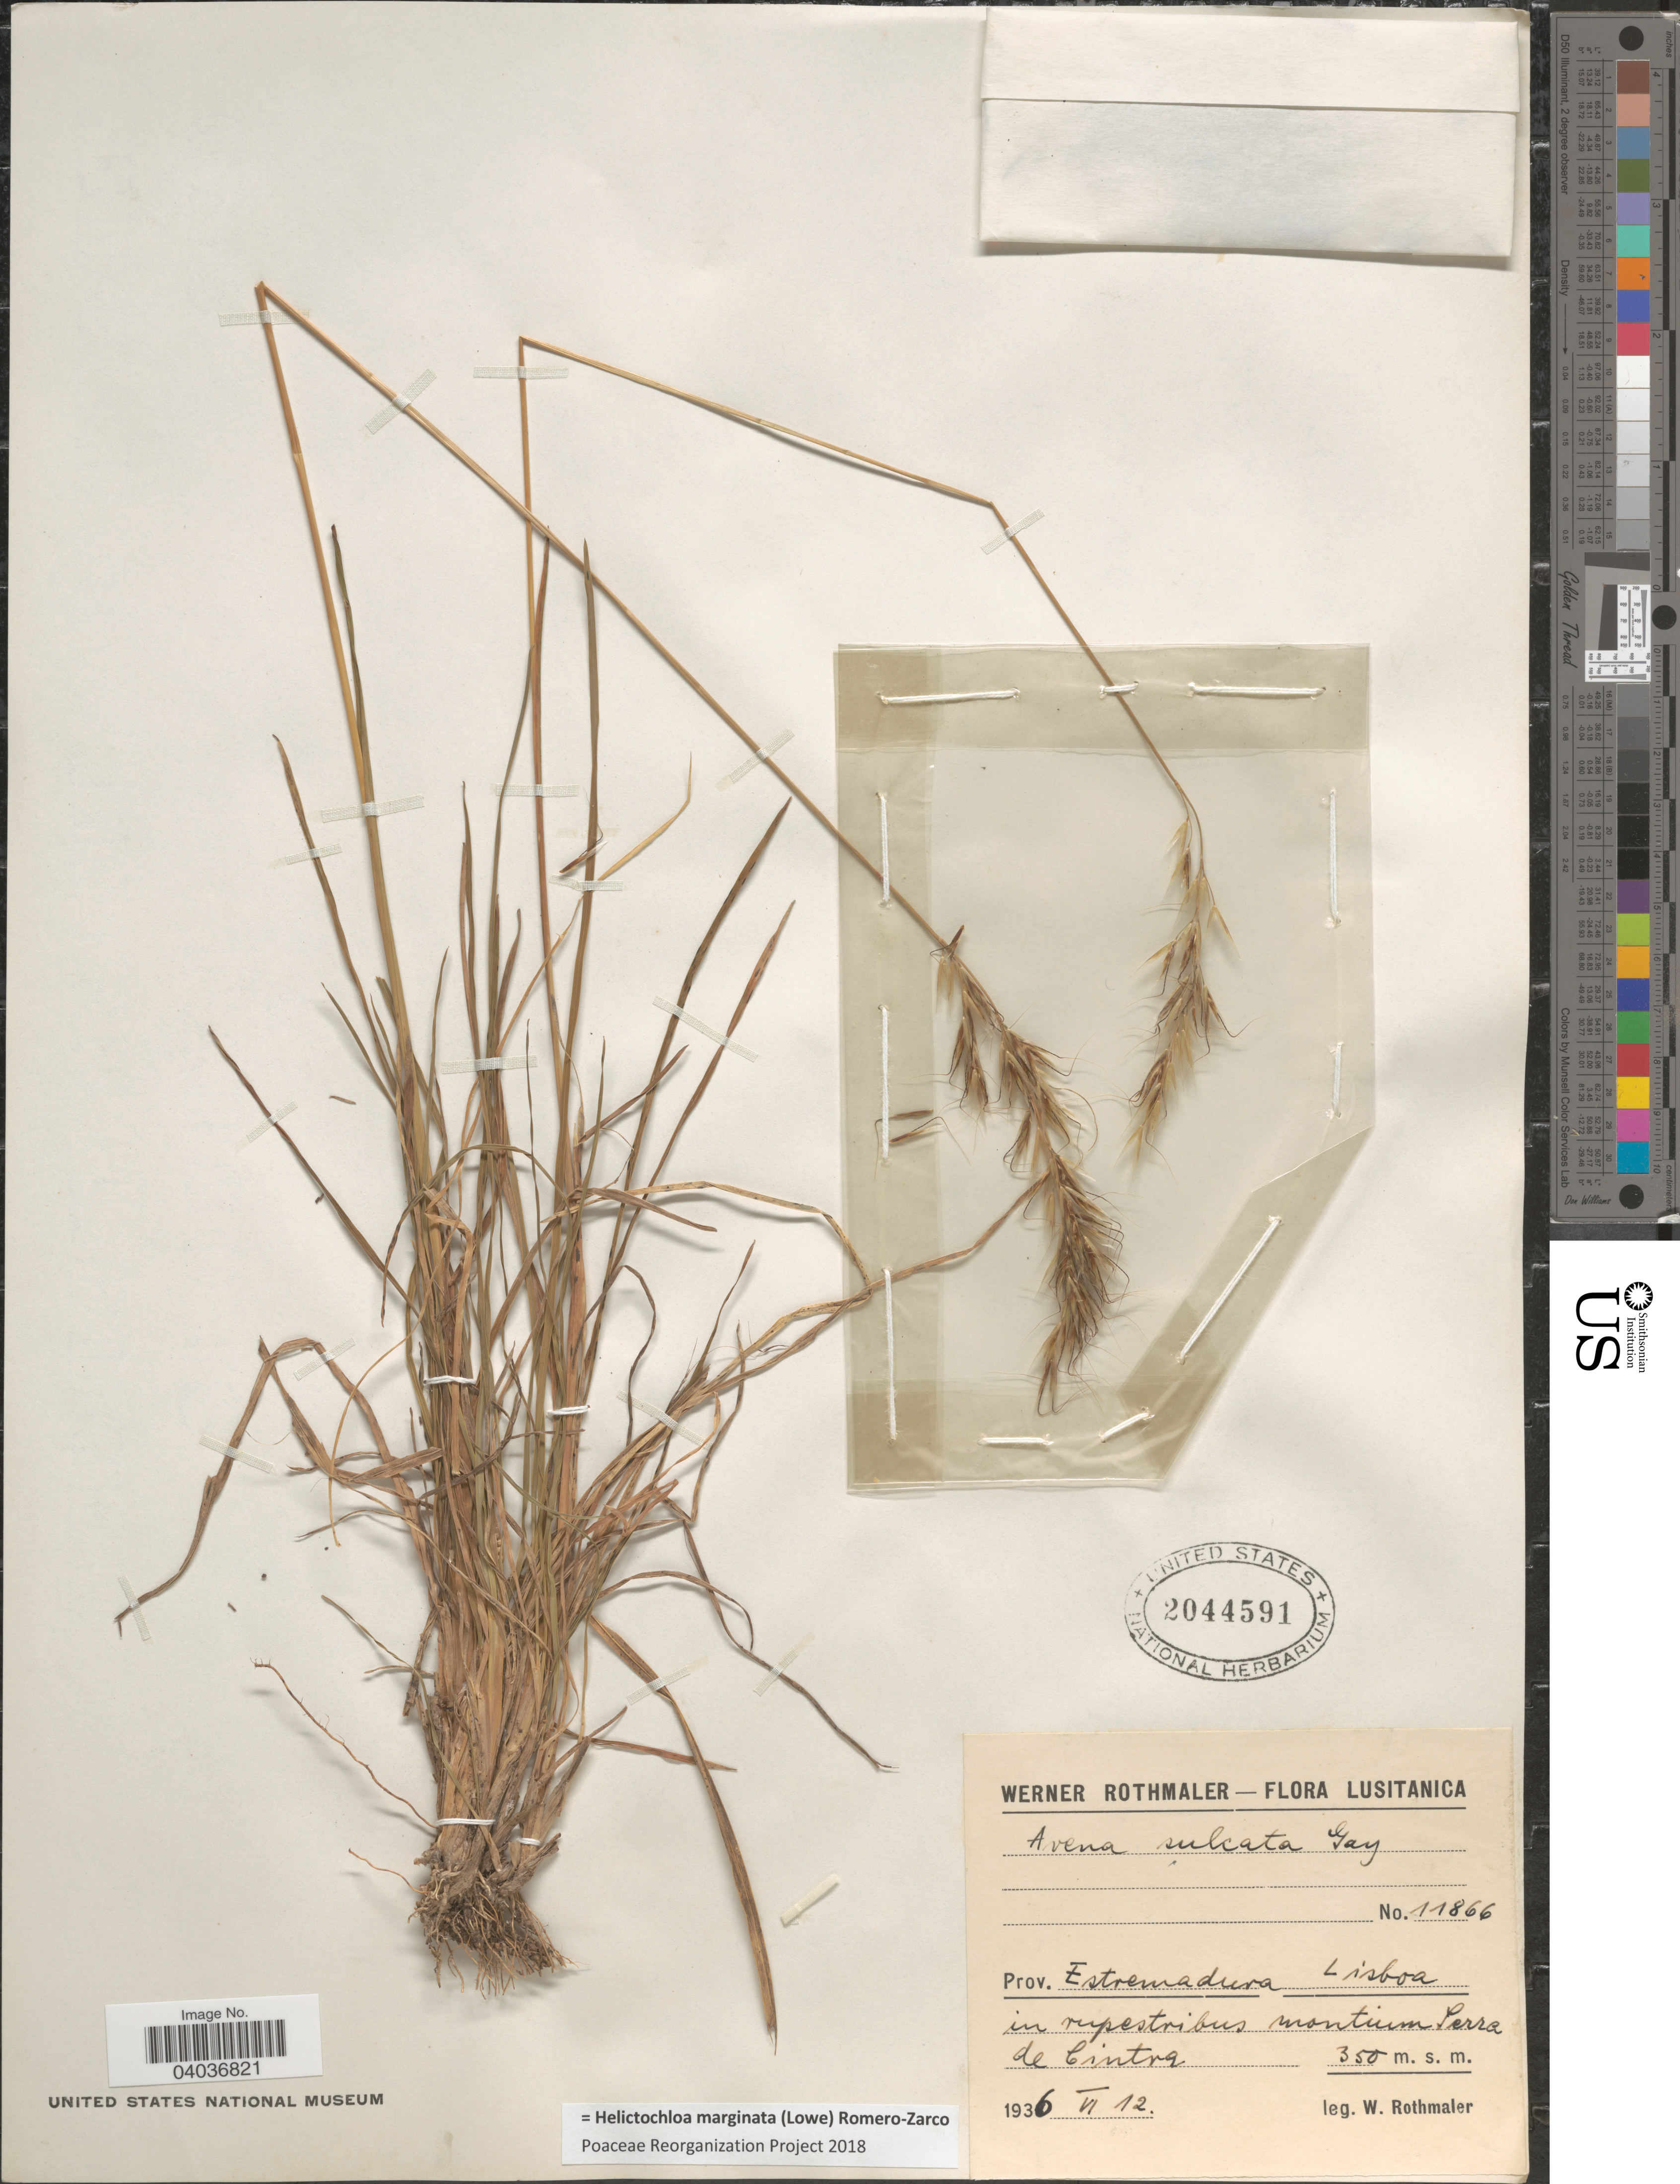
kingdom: Plantae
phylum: Tracheophyta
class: Liliopsida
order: Poales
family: Poaceae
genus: Helictochloa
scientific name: Helictochloa marginata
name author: (Lowe) Romero-Zarco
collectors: W. Rothmaler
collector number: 11866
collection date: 1936-06-12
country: Portugal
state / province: Lisboa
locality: Lusitanica. Prov. Estremadura in rupestribus montium Serra de Cintra.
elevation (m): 350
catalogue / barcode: US 2044591